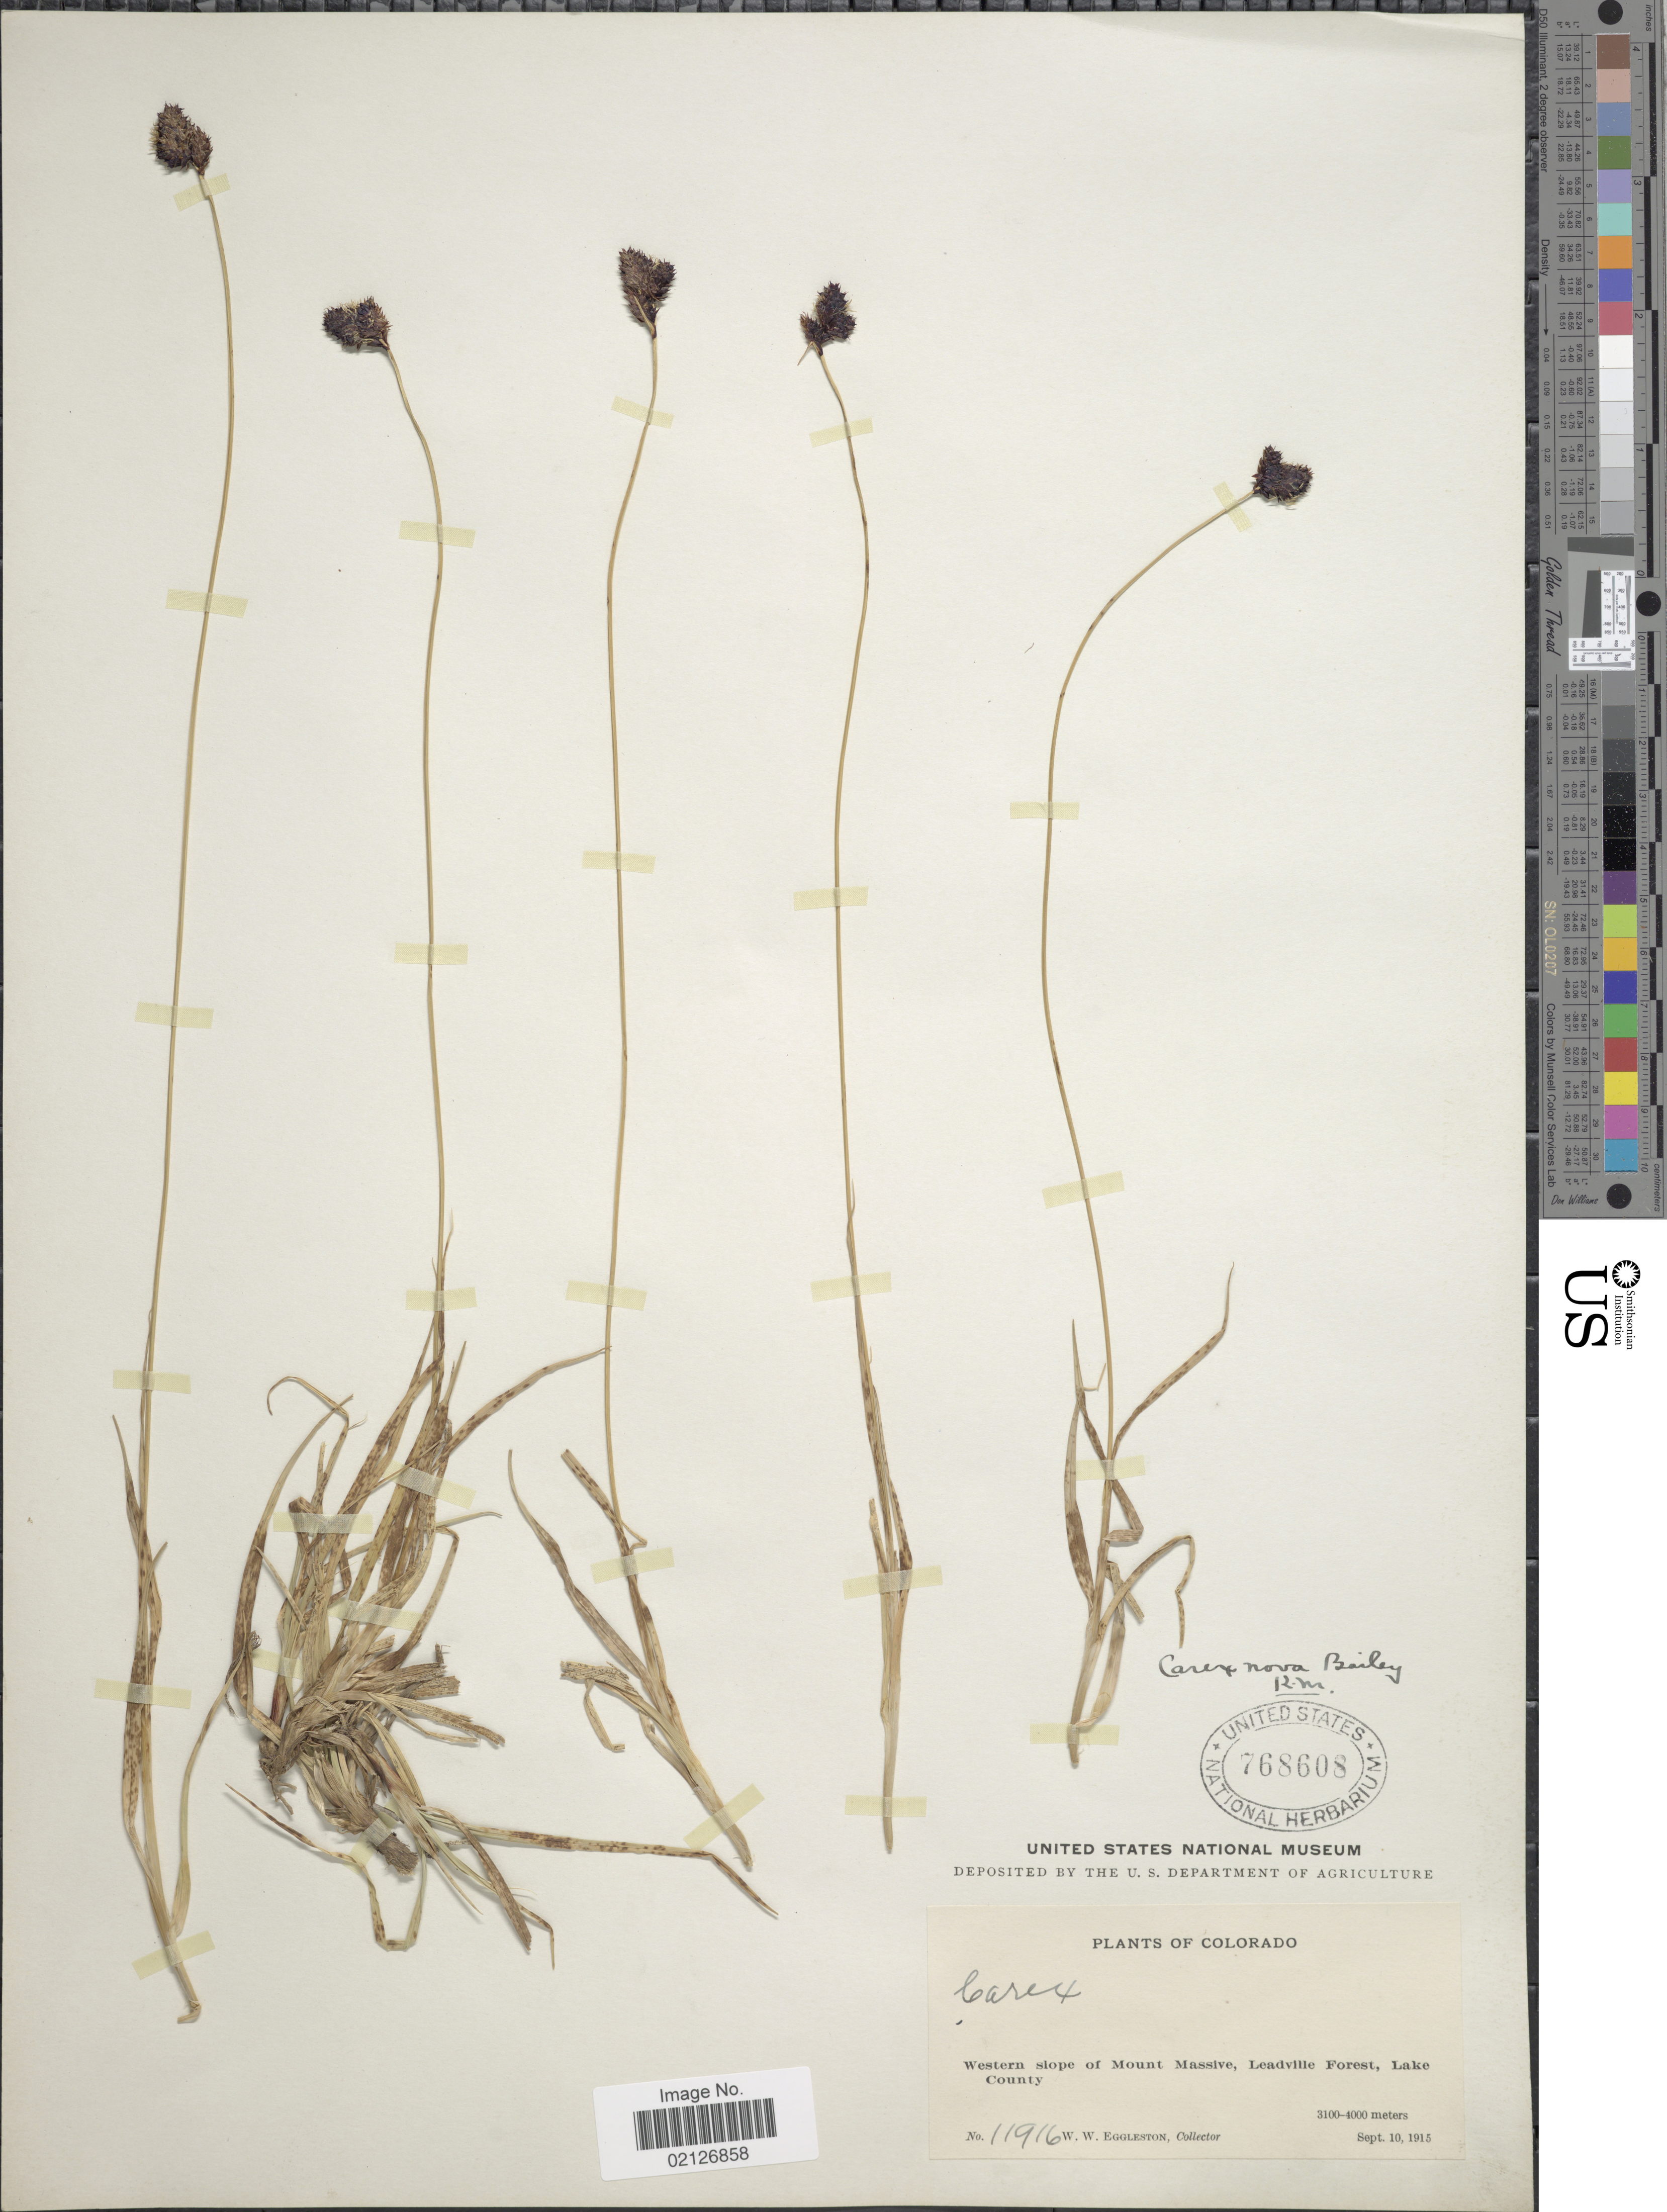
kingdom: Plantae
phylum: Tracheophyta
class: Liliopsida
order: Poales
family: Cyperaceae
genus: Carex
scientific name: Carex nova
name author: L.H. Bailey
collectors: W. W. Eggleston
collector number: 11916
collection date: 1915-09-10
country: United States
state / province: Colorado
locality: Western slope of Mount Massive, Leadville Forest, Lake County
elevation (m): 3100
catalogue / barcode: US 768608